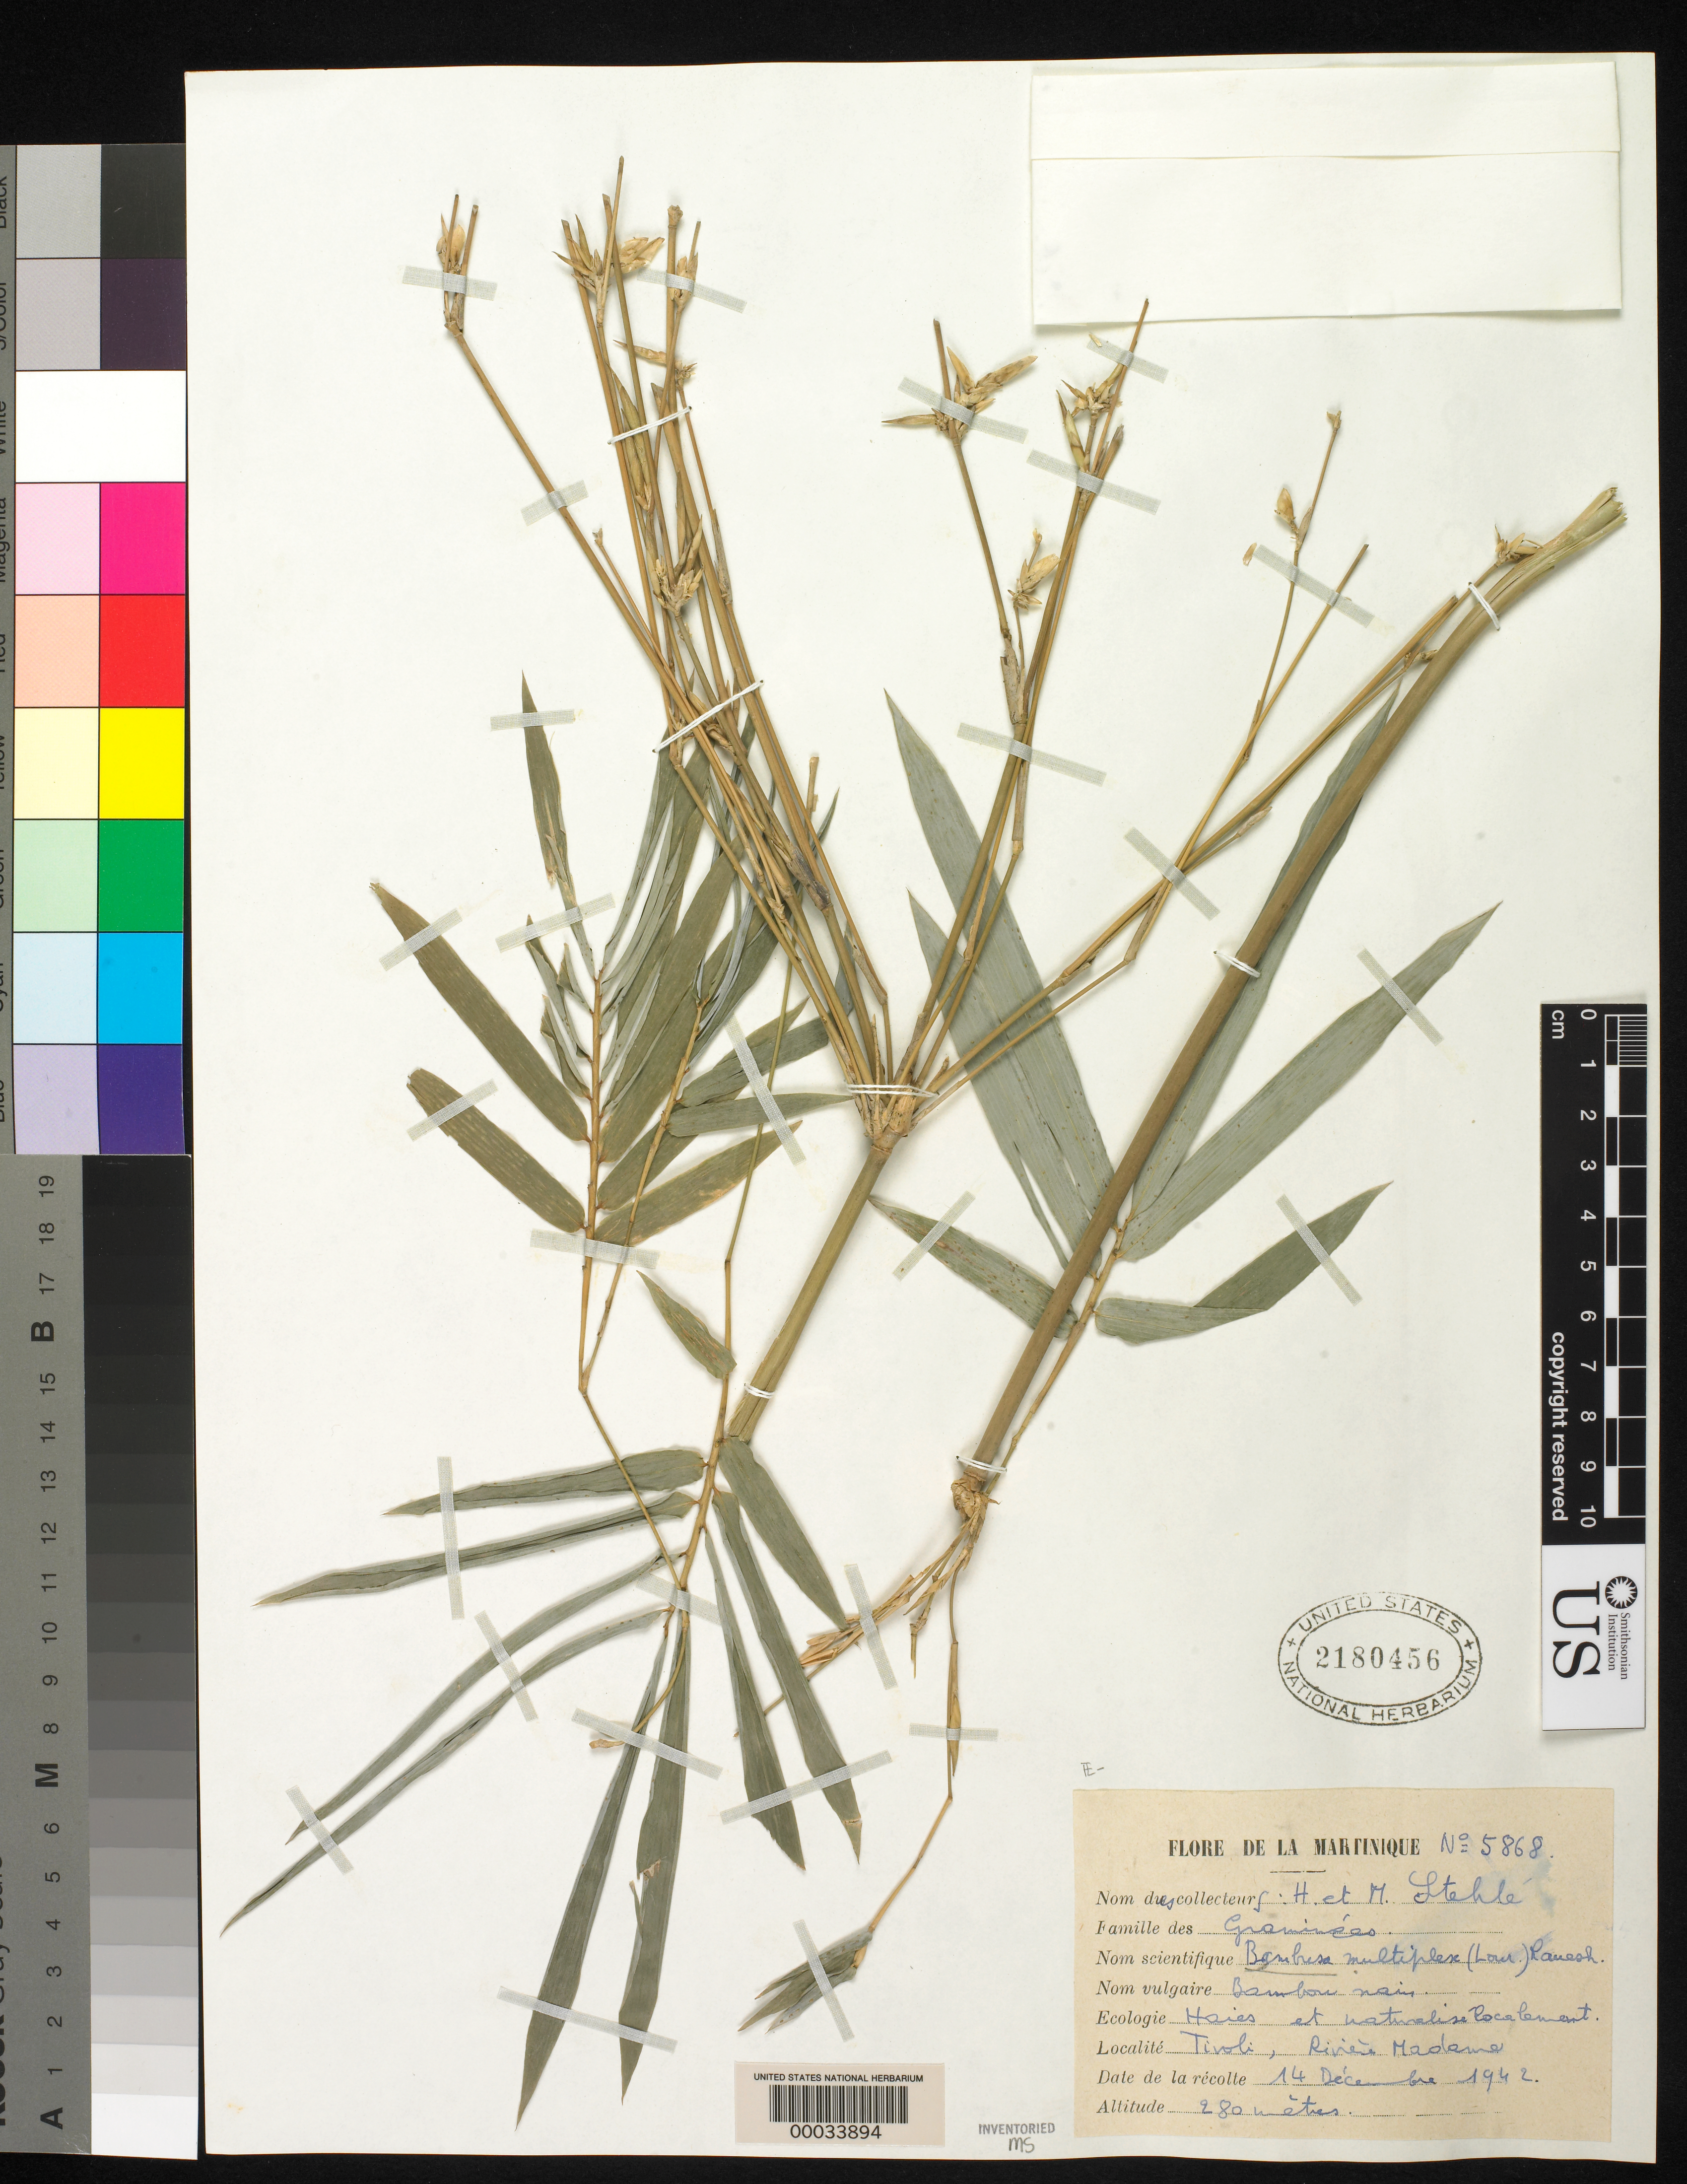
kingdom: Plantae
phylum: Tracheophyta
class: Liliopsida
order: Poales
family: Poaceae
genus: Bambusa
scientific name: Bambusa multiplex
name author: (Lour.) Raeusch. ex Schult. & Schult. f.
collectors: H. Stehlé & M. Stehlé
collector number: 5868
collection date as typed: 14 Dec 1942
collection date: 1942-12-14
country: Martinique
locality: Lagarde, tivoli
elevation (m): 280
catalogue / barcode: US 2180456